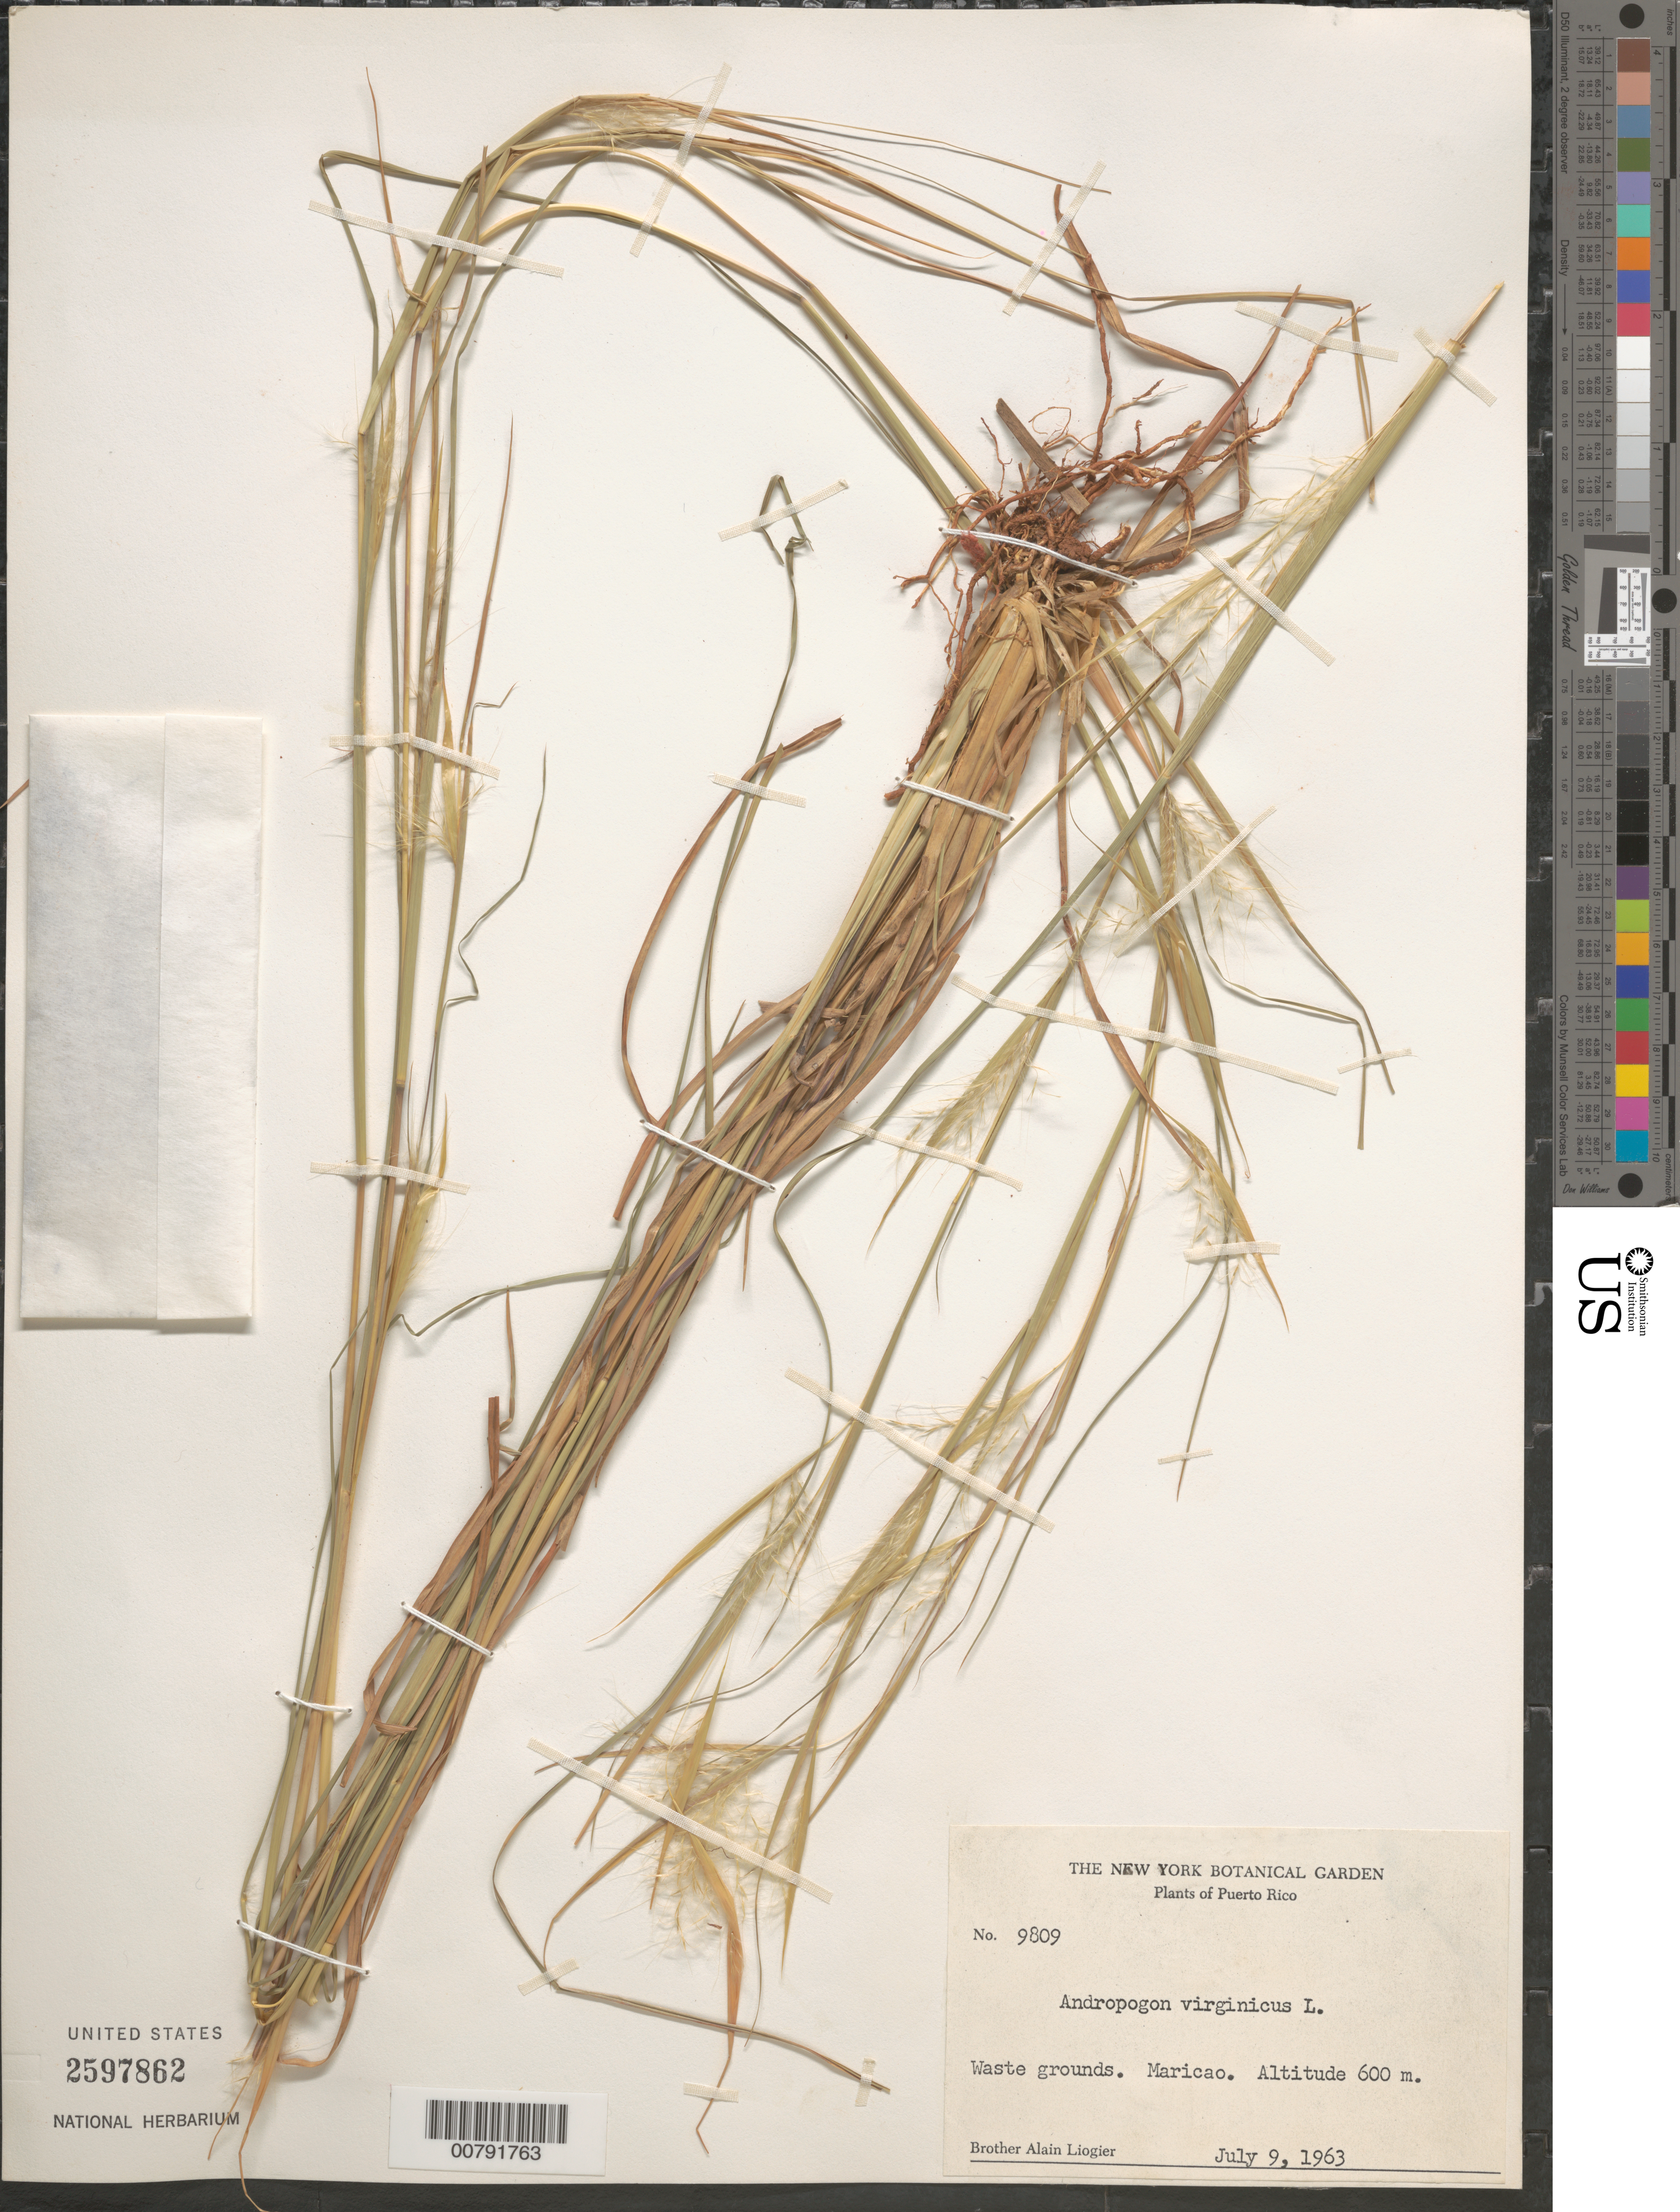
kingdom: Plantae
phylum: Tracheophyta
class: Liliopsida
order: Poales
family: Poaceae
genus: Andropogon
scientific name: Andropogon virginicus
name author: L.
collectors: A. H. Liogier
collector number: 9809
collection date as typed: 09 Jul 1963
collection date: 1963-07-09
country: Puerto Rico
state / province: Maricao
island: Puerto Rico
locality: Maricao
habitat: Waste grounds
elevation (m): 600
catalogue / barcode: US 2597862